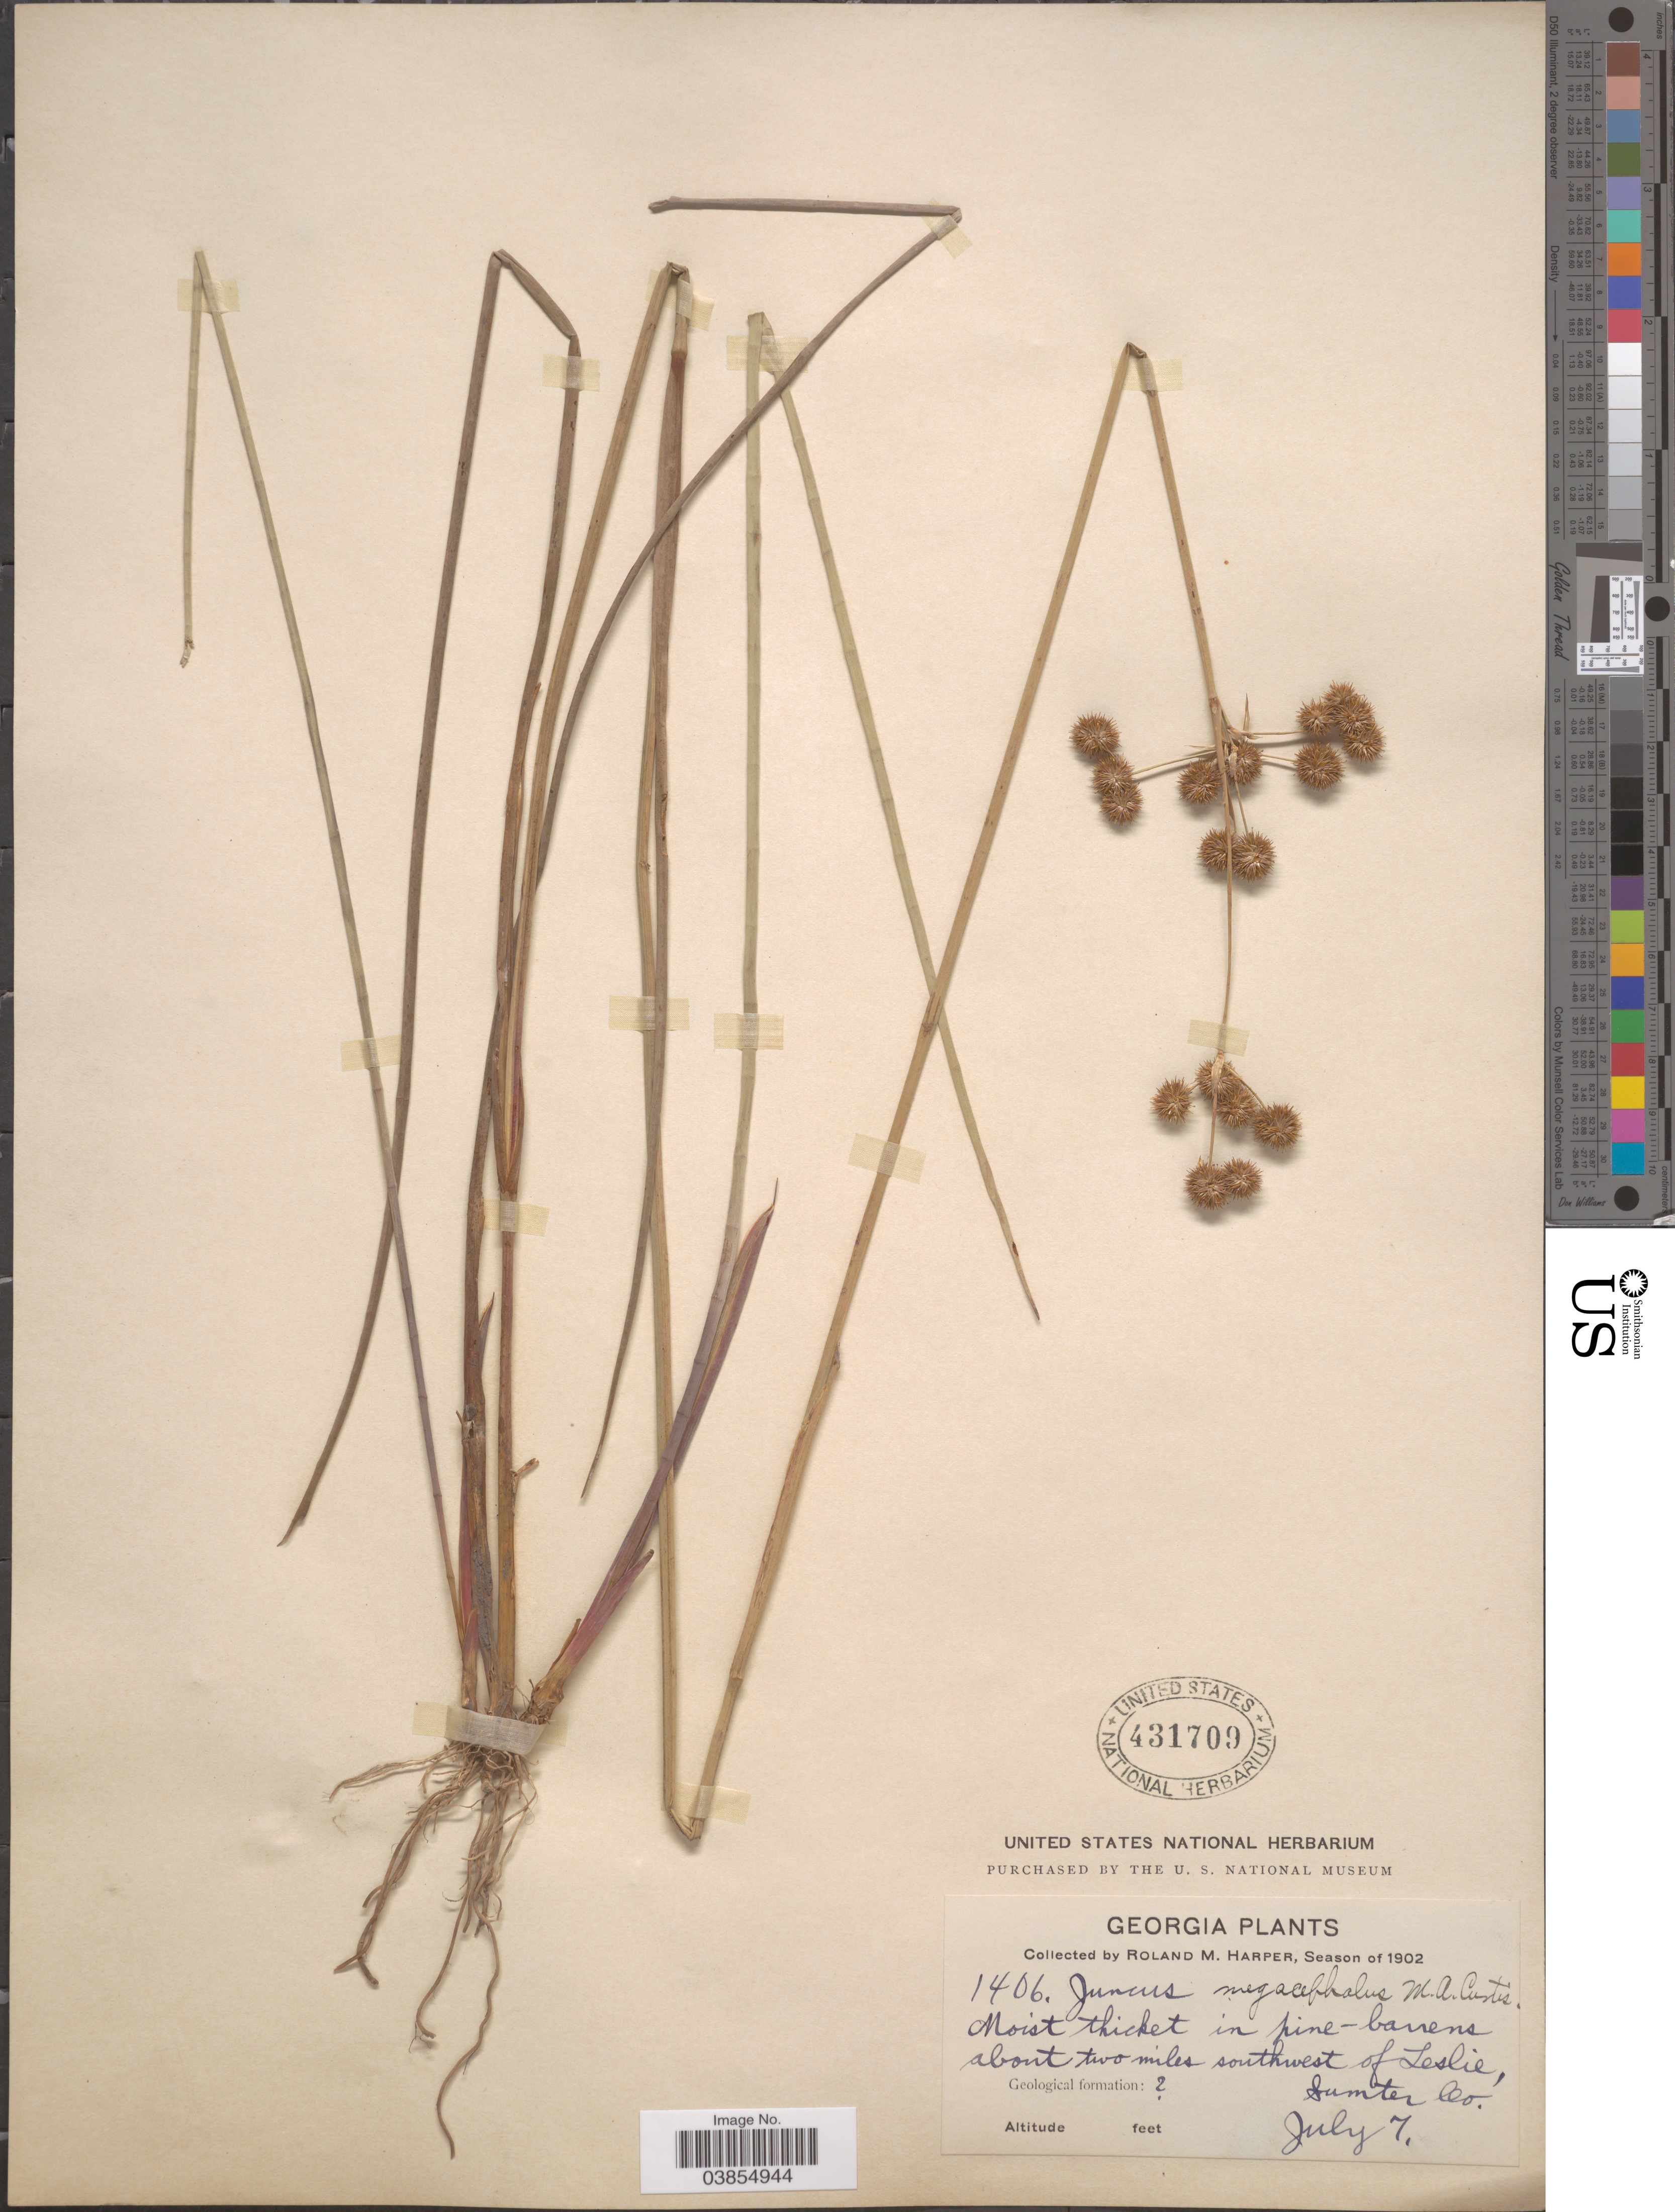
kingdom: Plantae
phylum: Tracheophyta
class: Liliopsida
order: Poales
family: Juncaceae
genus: Juncus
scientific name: Juncus megacephalus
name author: M.A. Curtis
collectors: R. M. Harper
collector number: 1406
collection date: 1902-07-07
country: United States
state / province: Georgia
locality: Moist thicket in pine-barrens about two miles southwest of Leslie, Sumter Co. Geological formation: [unsure placement]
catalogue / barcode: US 431709